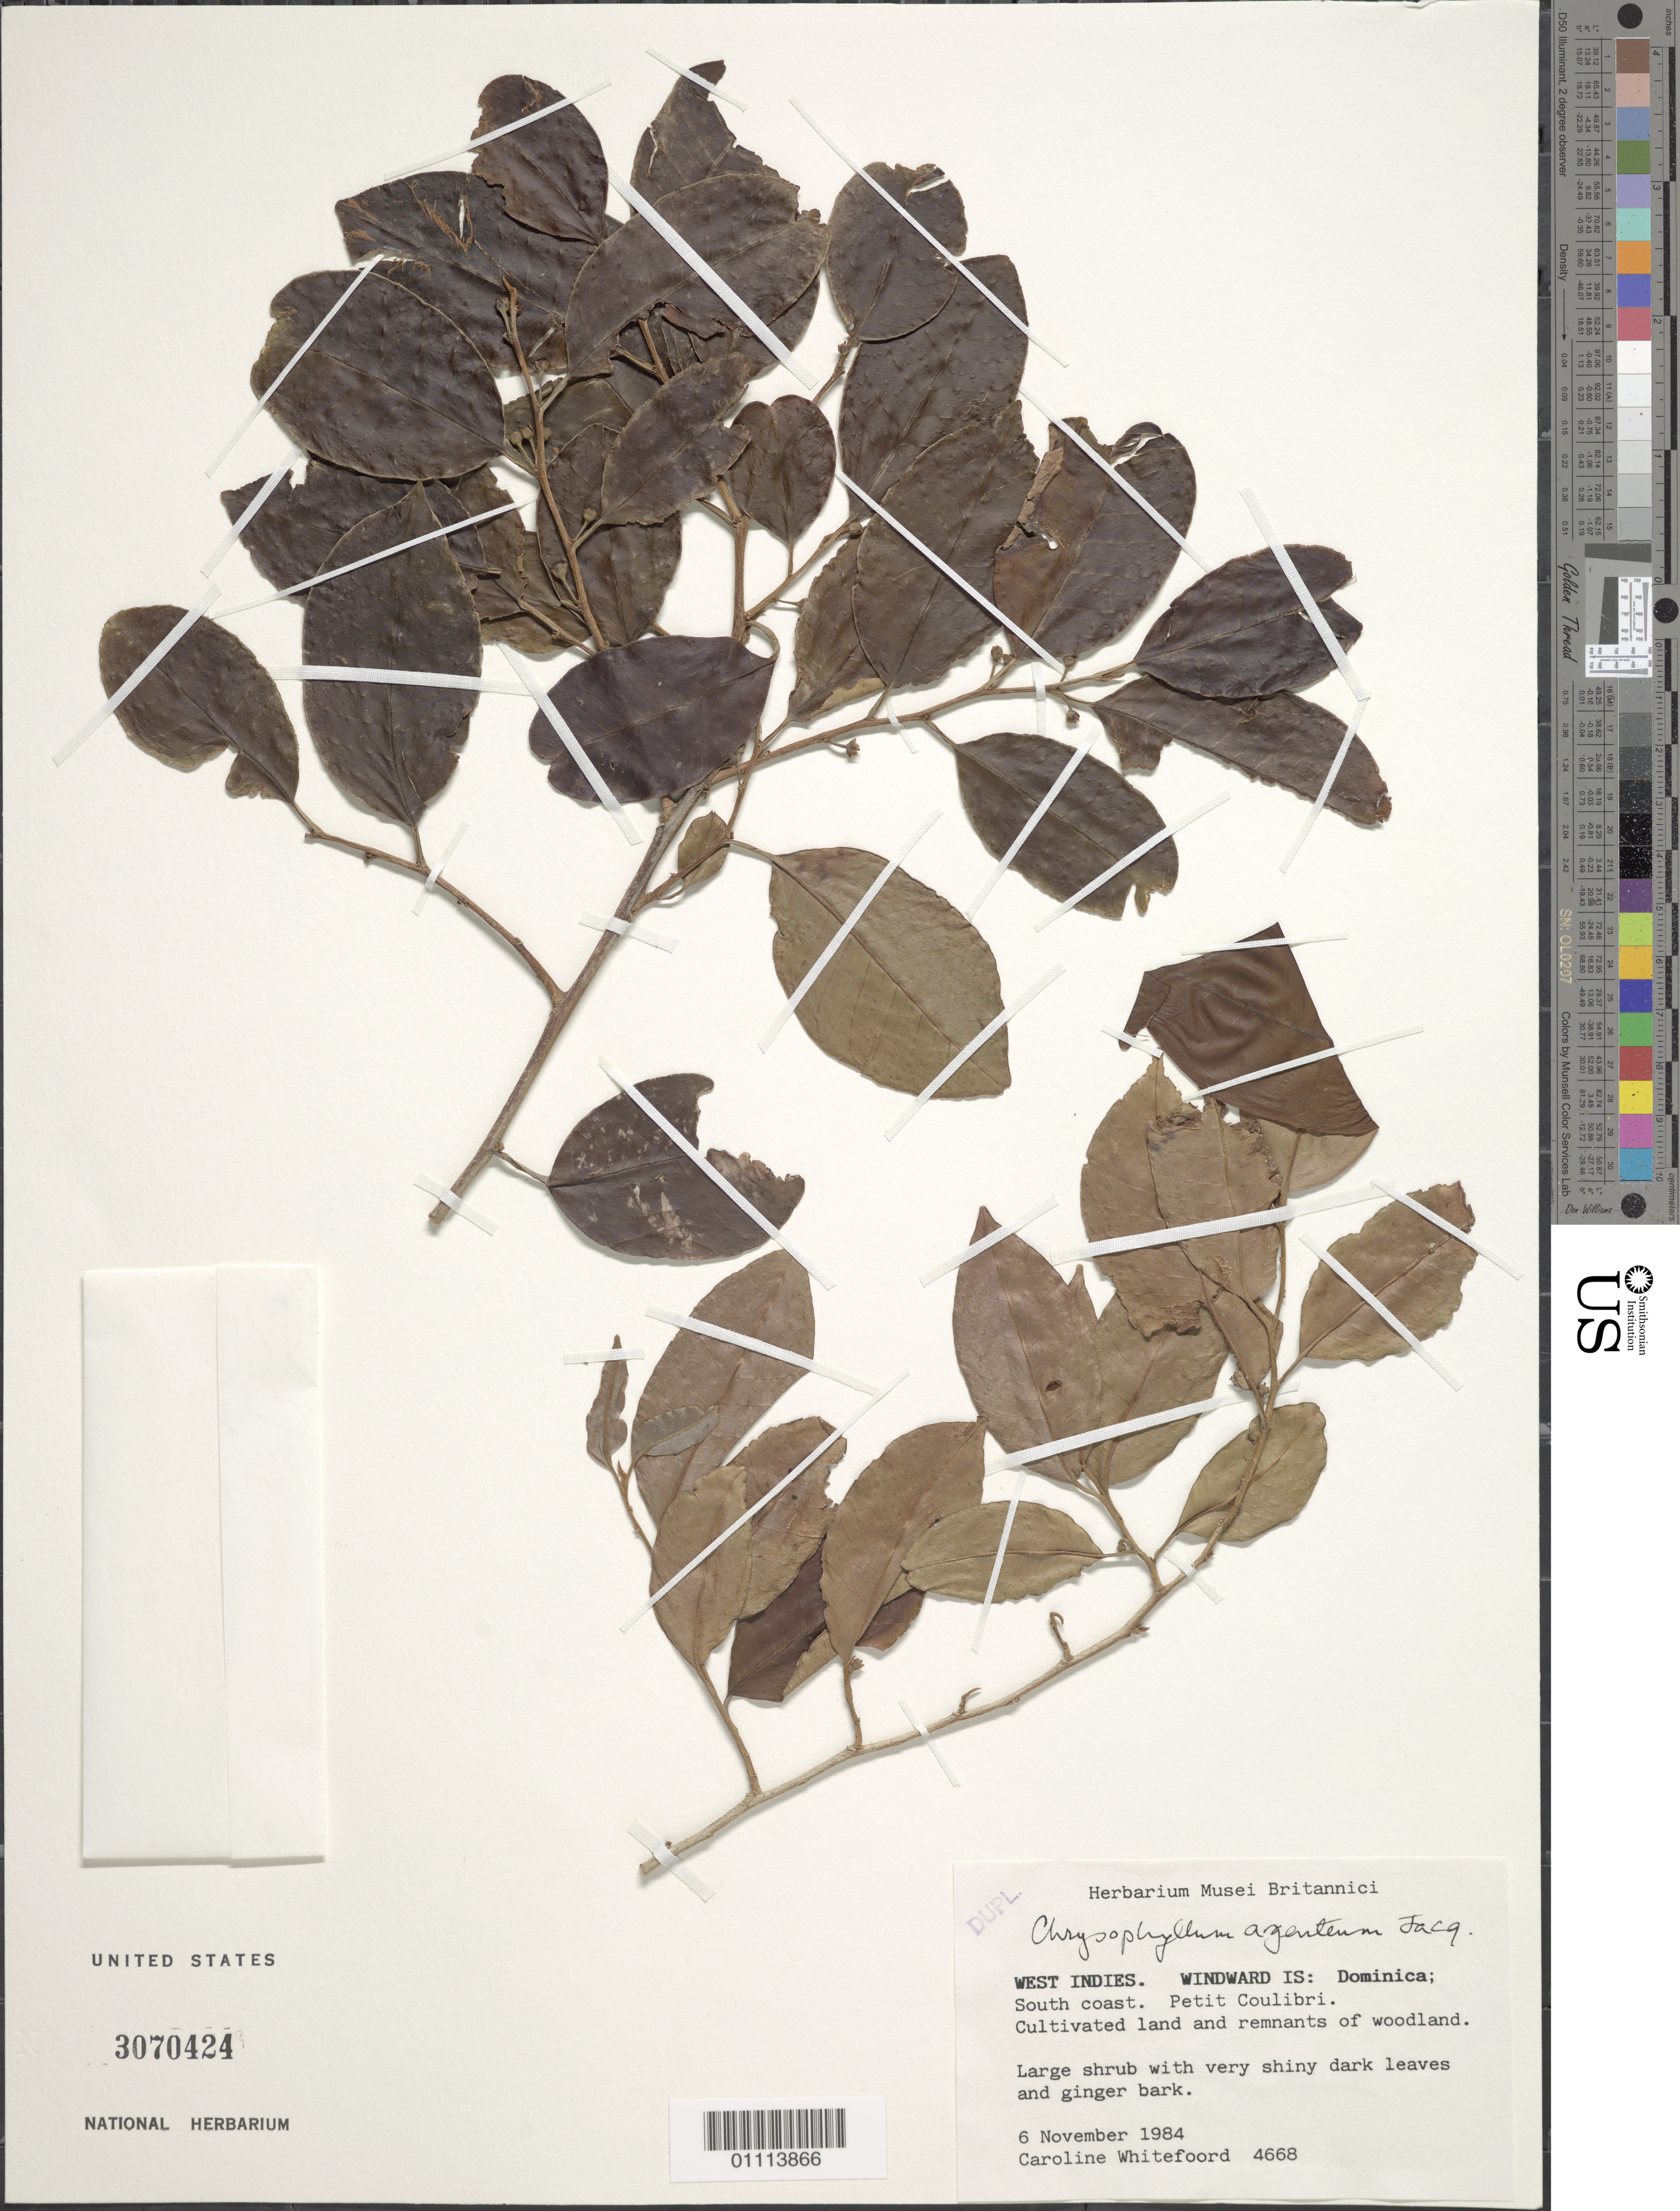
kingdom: Plantae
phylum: Tracheophyta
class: Magnoliopsida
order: Ericales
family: Sapotaceae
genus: Chrysophyllum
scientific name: Chrysophyllum argenteum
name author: Jacq.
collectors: C. Whitefoord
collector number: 4668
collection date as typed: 06 Nov 1984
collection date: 1984-11-06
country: Dominica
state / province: St. Mark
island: Dominica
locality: South Coast. Petit Coulibri. Cultivated land and remnants of woodland.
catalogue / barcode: US 3070424